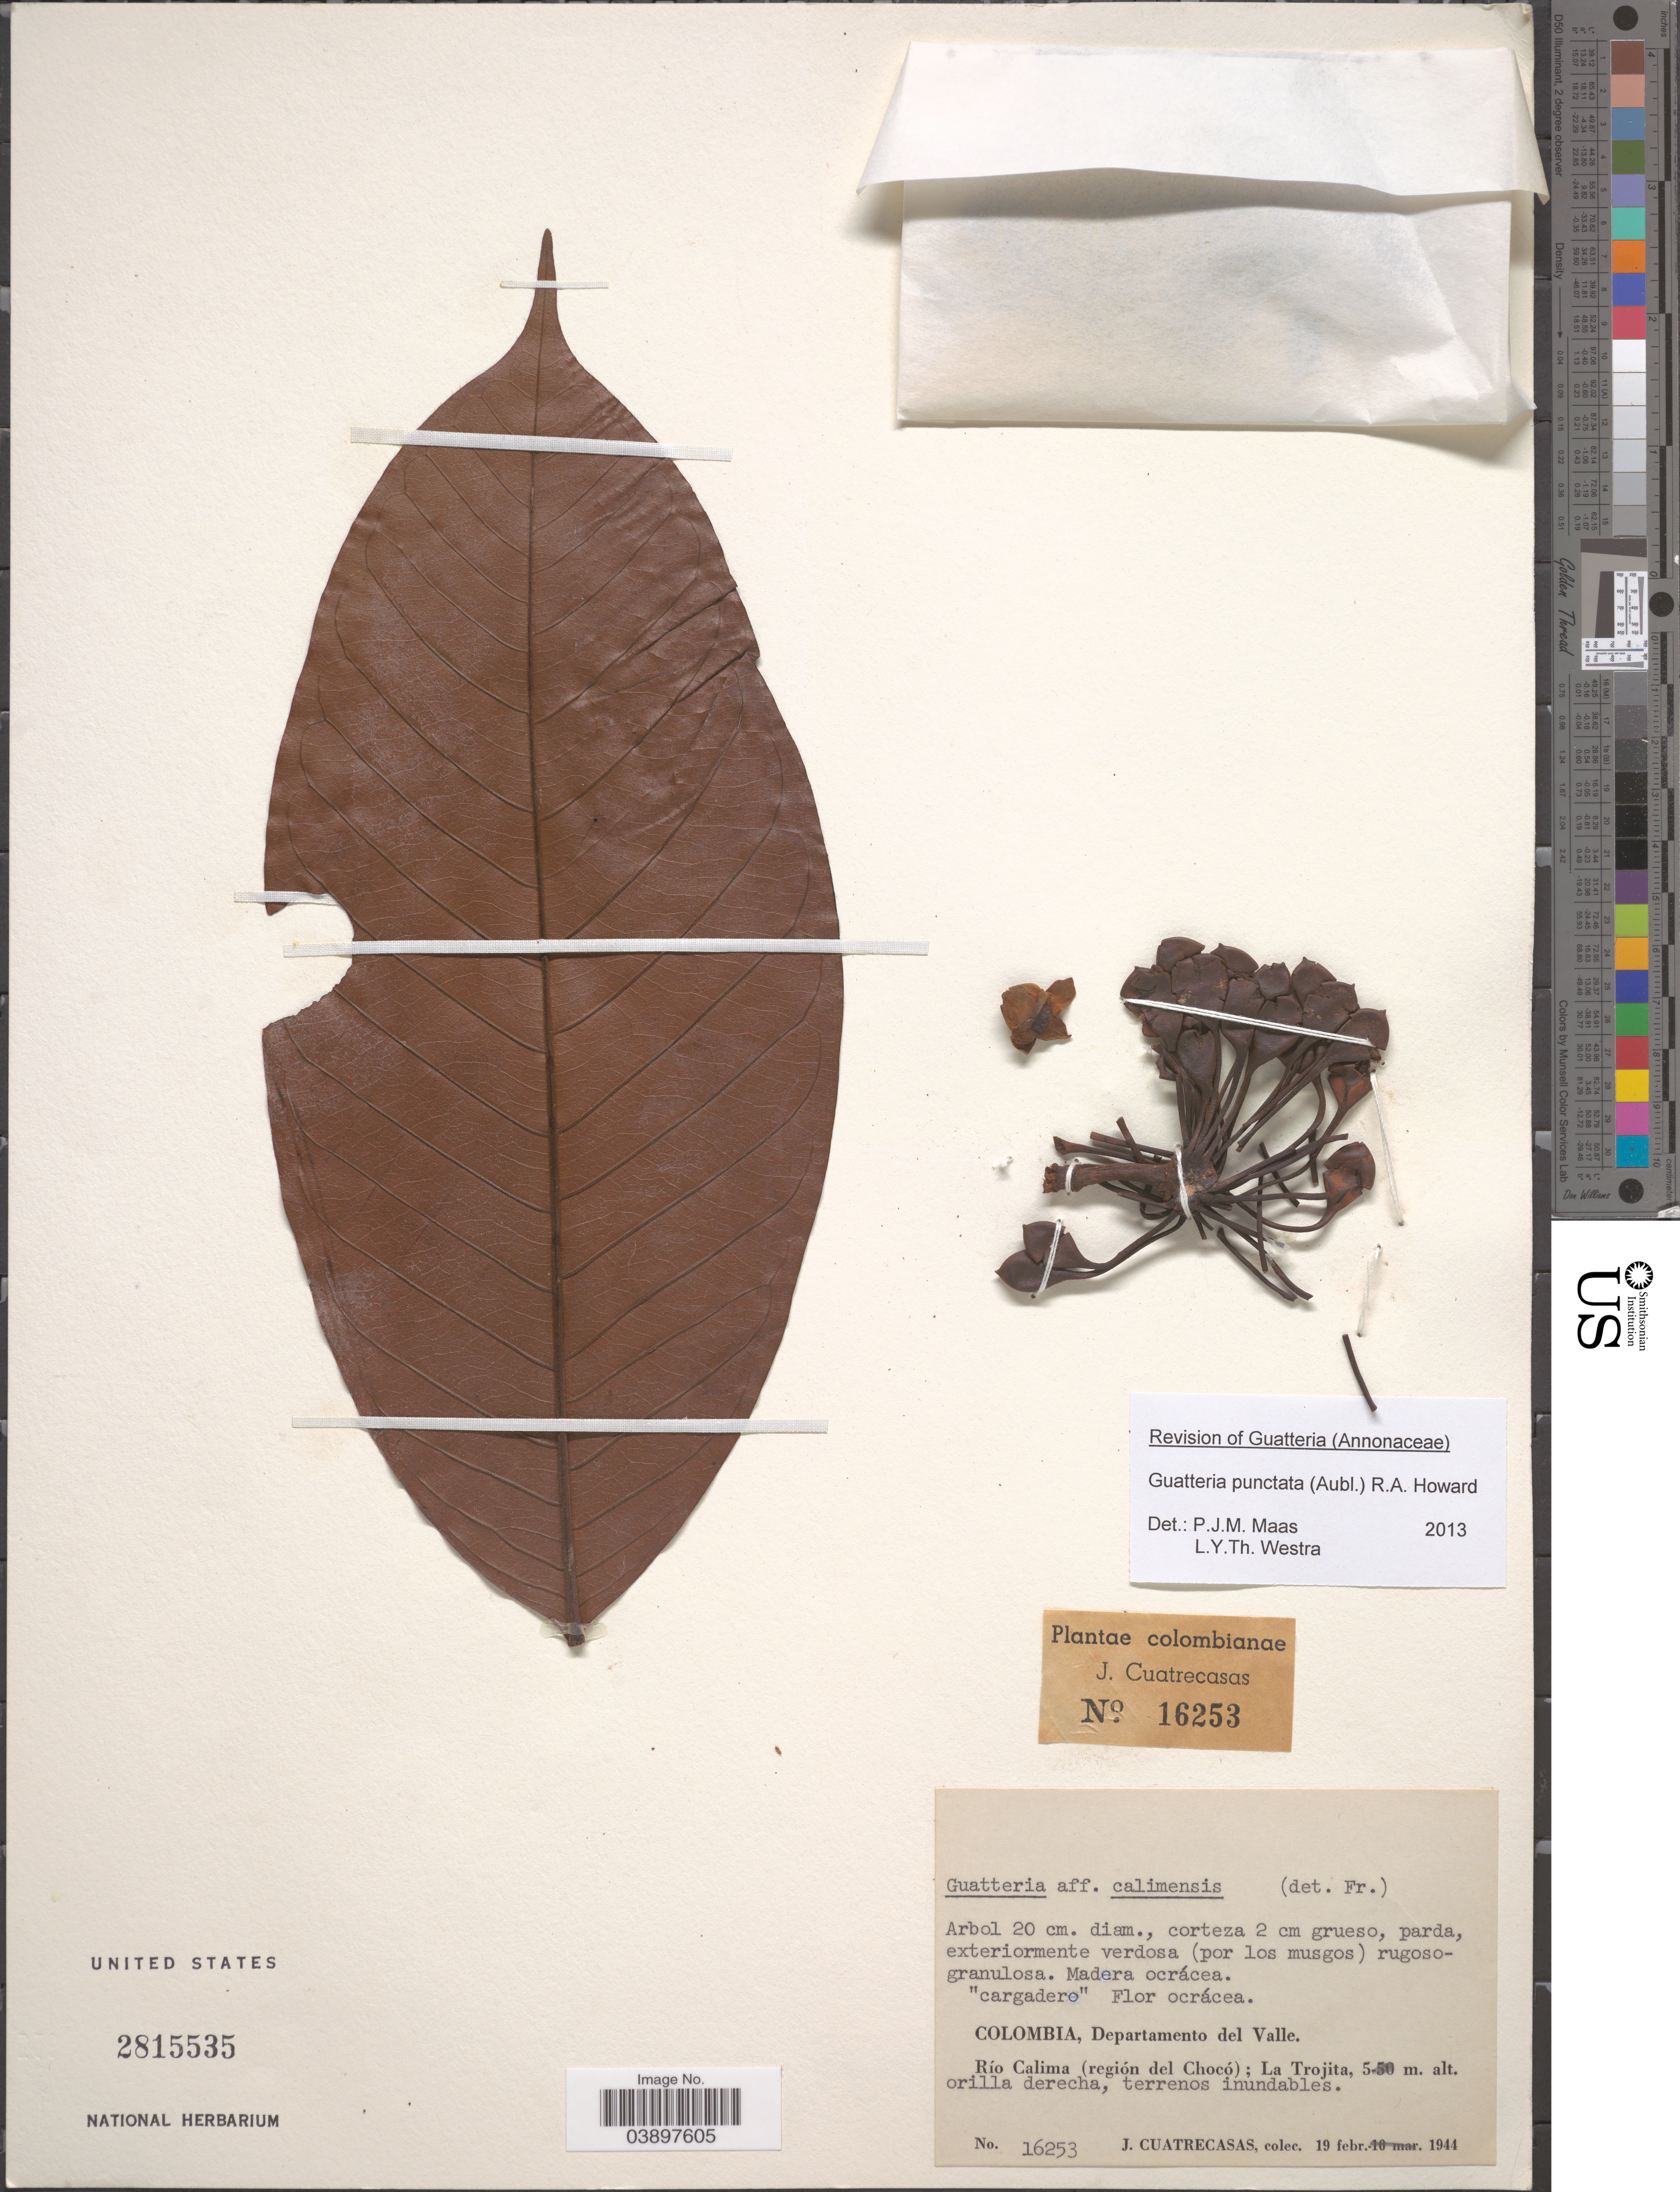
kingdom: Plantae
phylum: Tracheophyta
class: Magnoliopsida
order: Magnoliales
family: Annonaceae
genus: Guatteria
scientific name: Guatteria punctata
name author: (Aubl.) R.A. Howard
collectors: J. Cuatrecasas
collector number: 16253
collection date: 1944-02-19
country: Colombia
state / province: Valle del Cauca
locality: Departamento del Valle. Río Calima (región del Chocó); La Trojita.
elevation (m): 5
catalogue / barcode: US 2815535